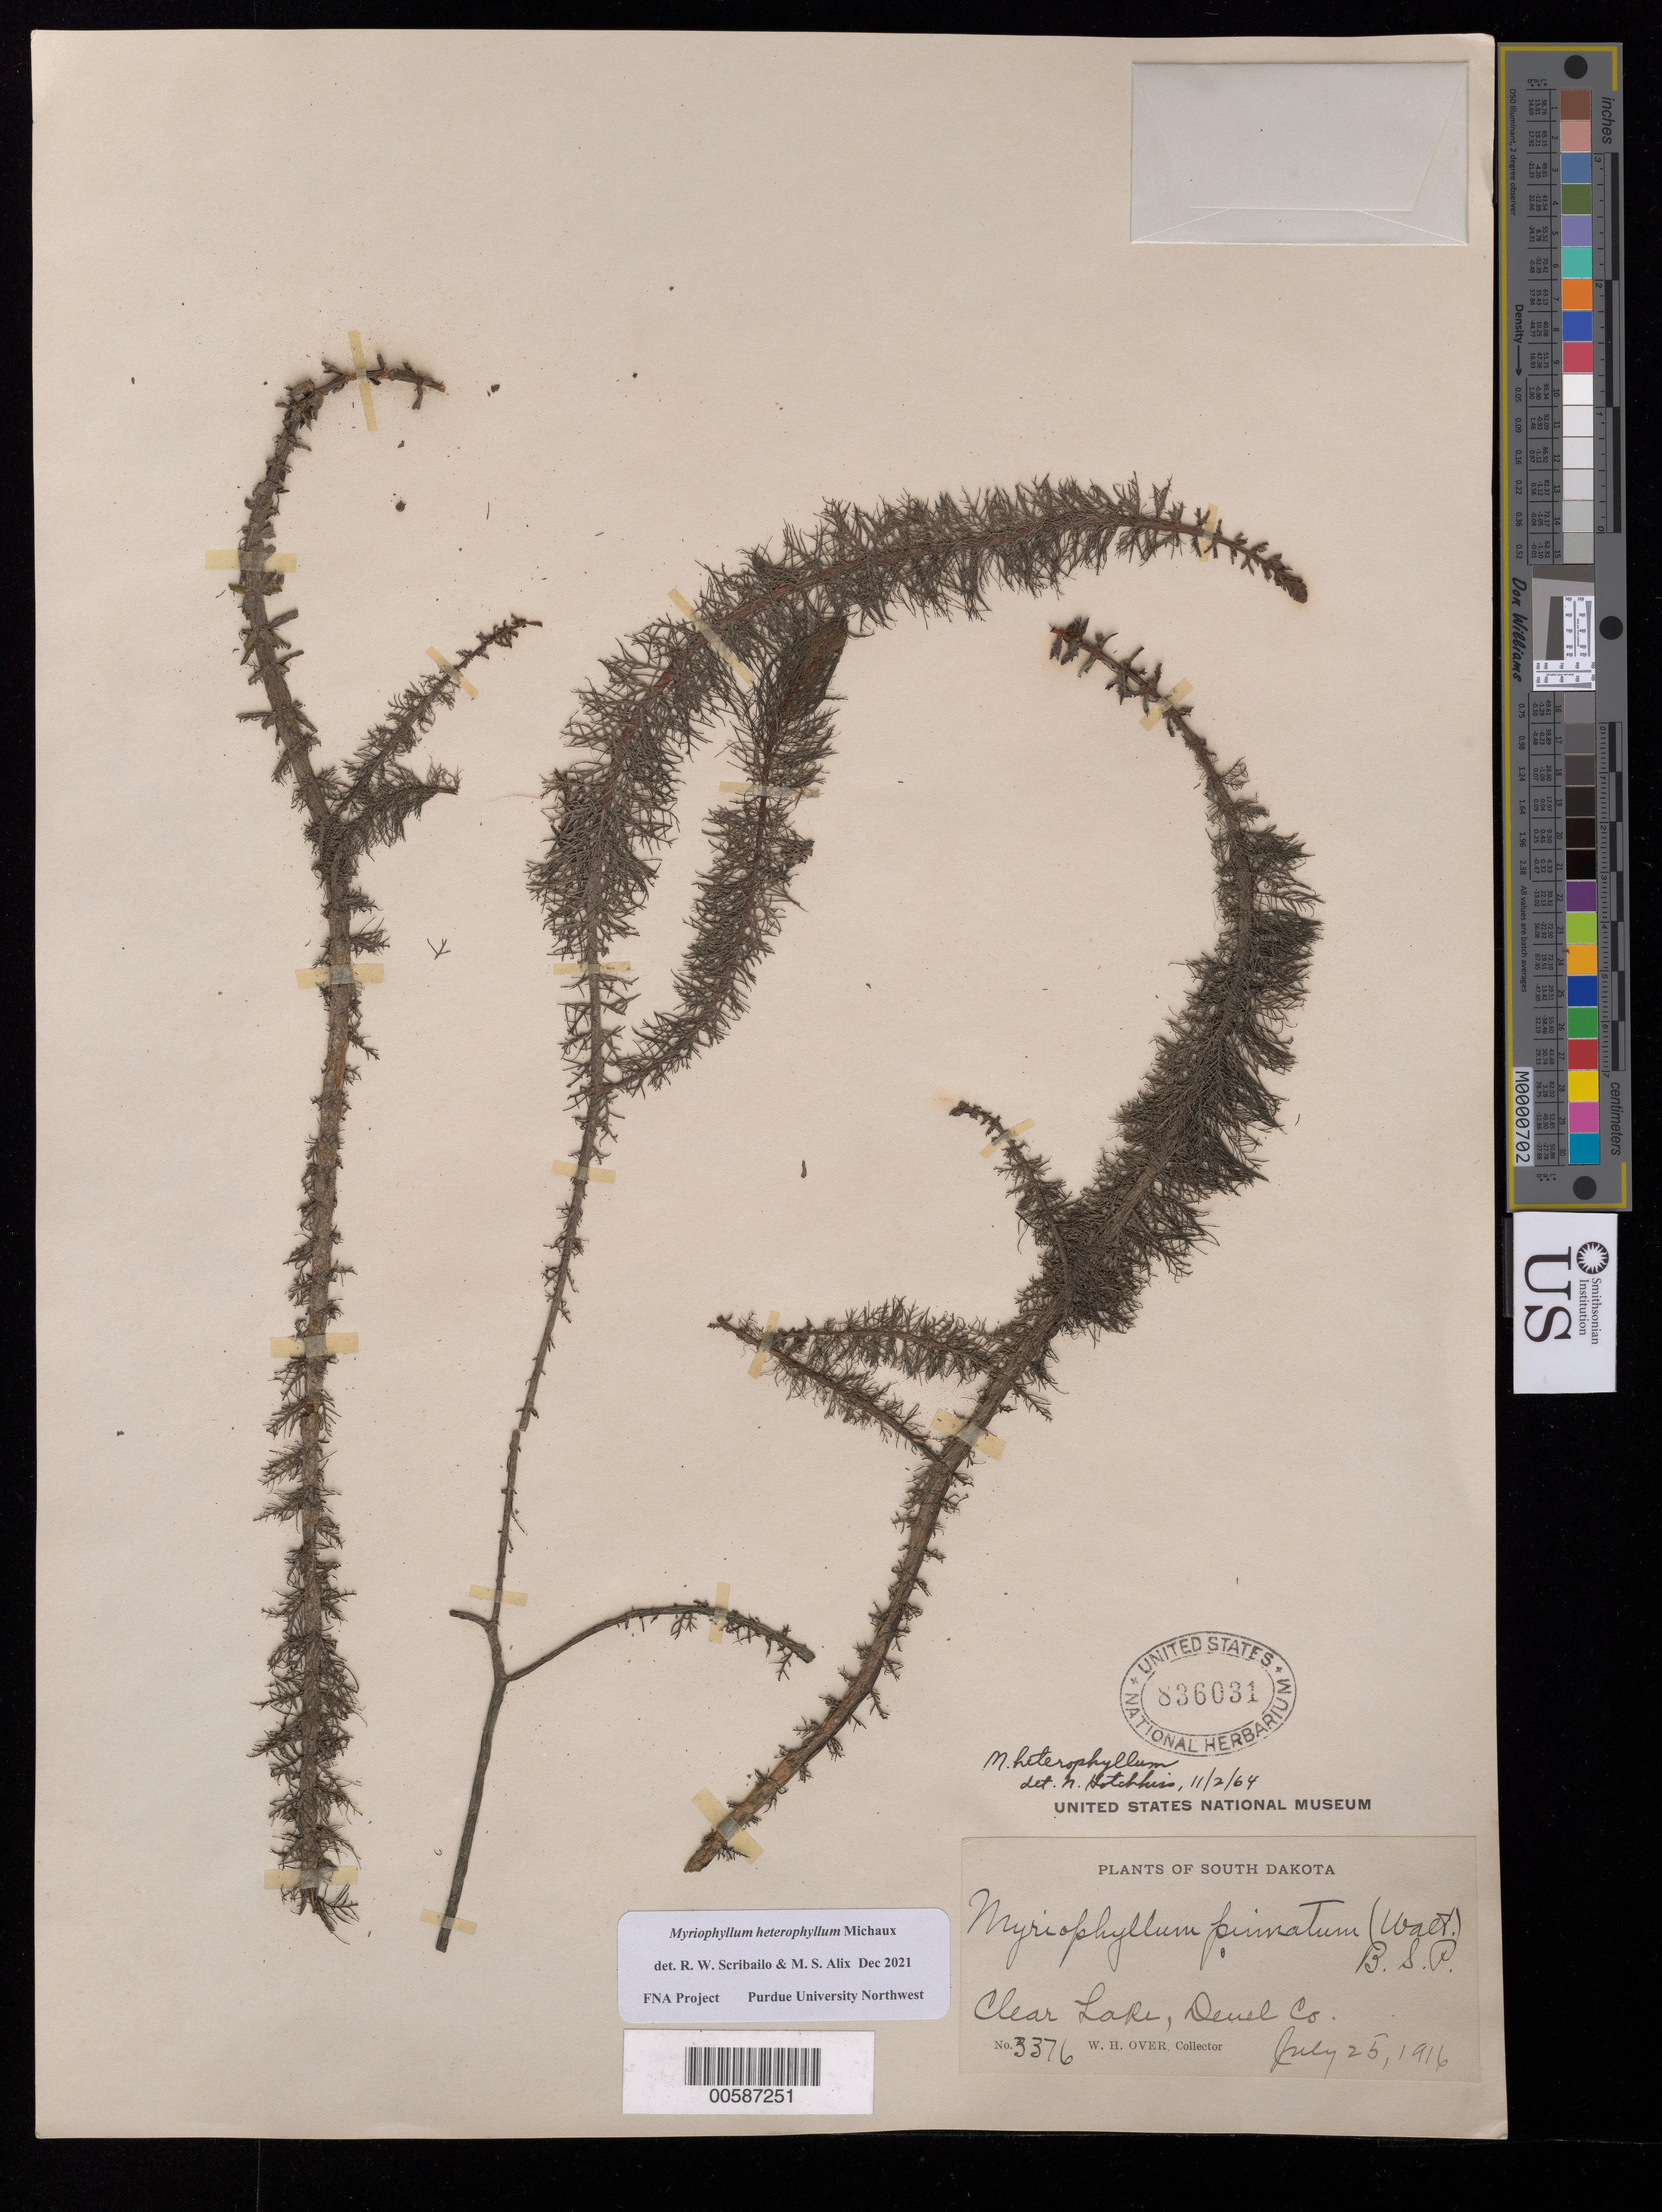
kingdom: Plantae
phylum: Tracheophyta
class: Magnoliopsida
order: Saxifragales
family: Haloragaceae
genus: Myriophyllum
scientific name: Myriophyllum heterophyllum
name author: Michx.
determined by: Scribailo, R. W.; Alix, M. S.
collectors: W. Over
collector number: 3376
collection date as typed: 25 Jul 1916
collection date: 1916-07-25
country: United States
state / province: South Dakota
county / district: Deuel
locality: Clear Lake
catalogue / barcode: US 836031